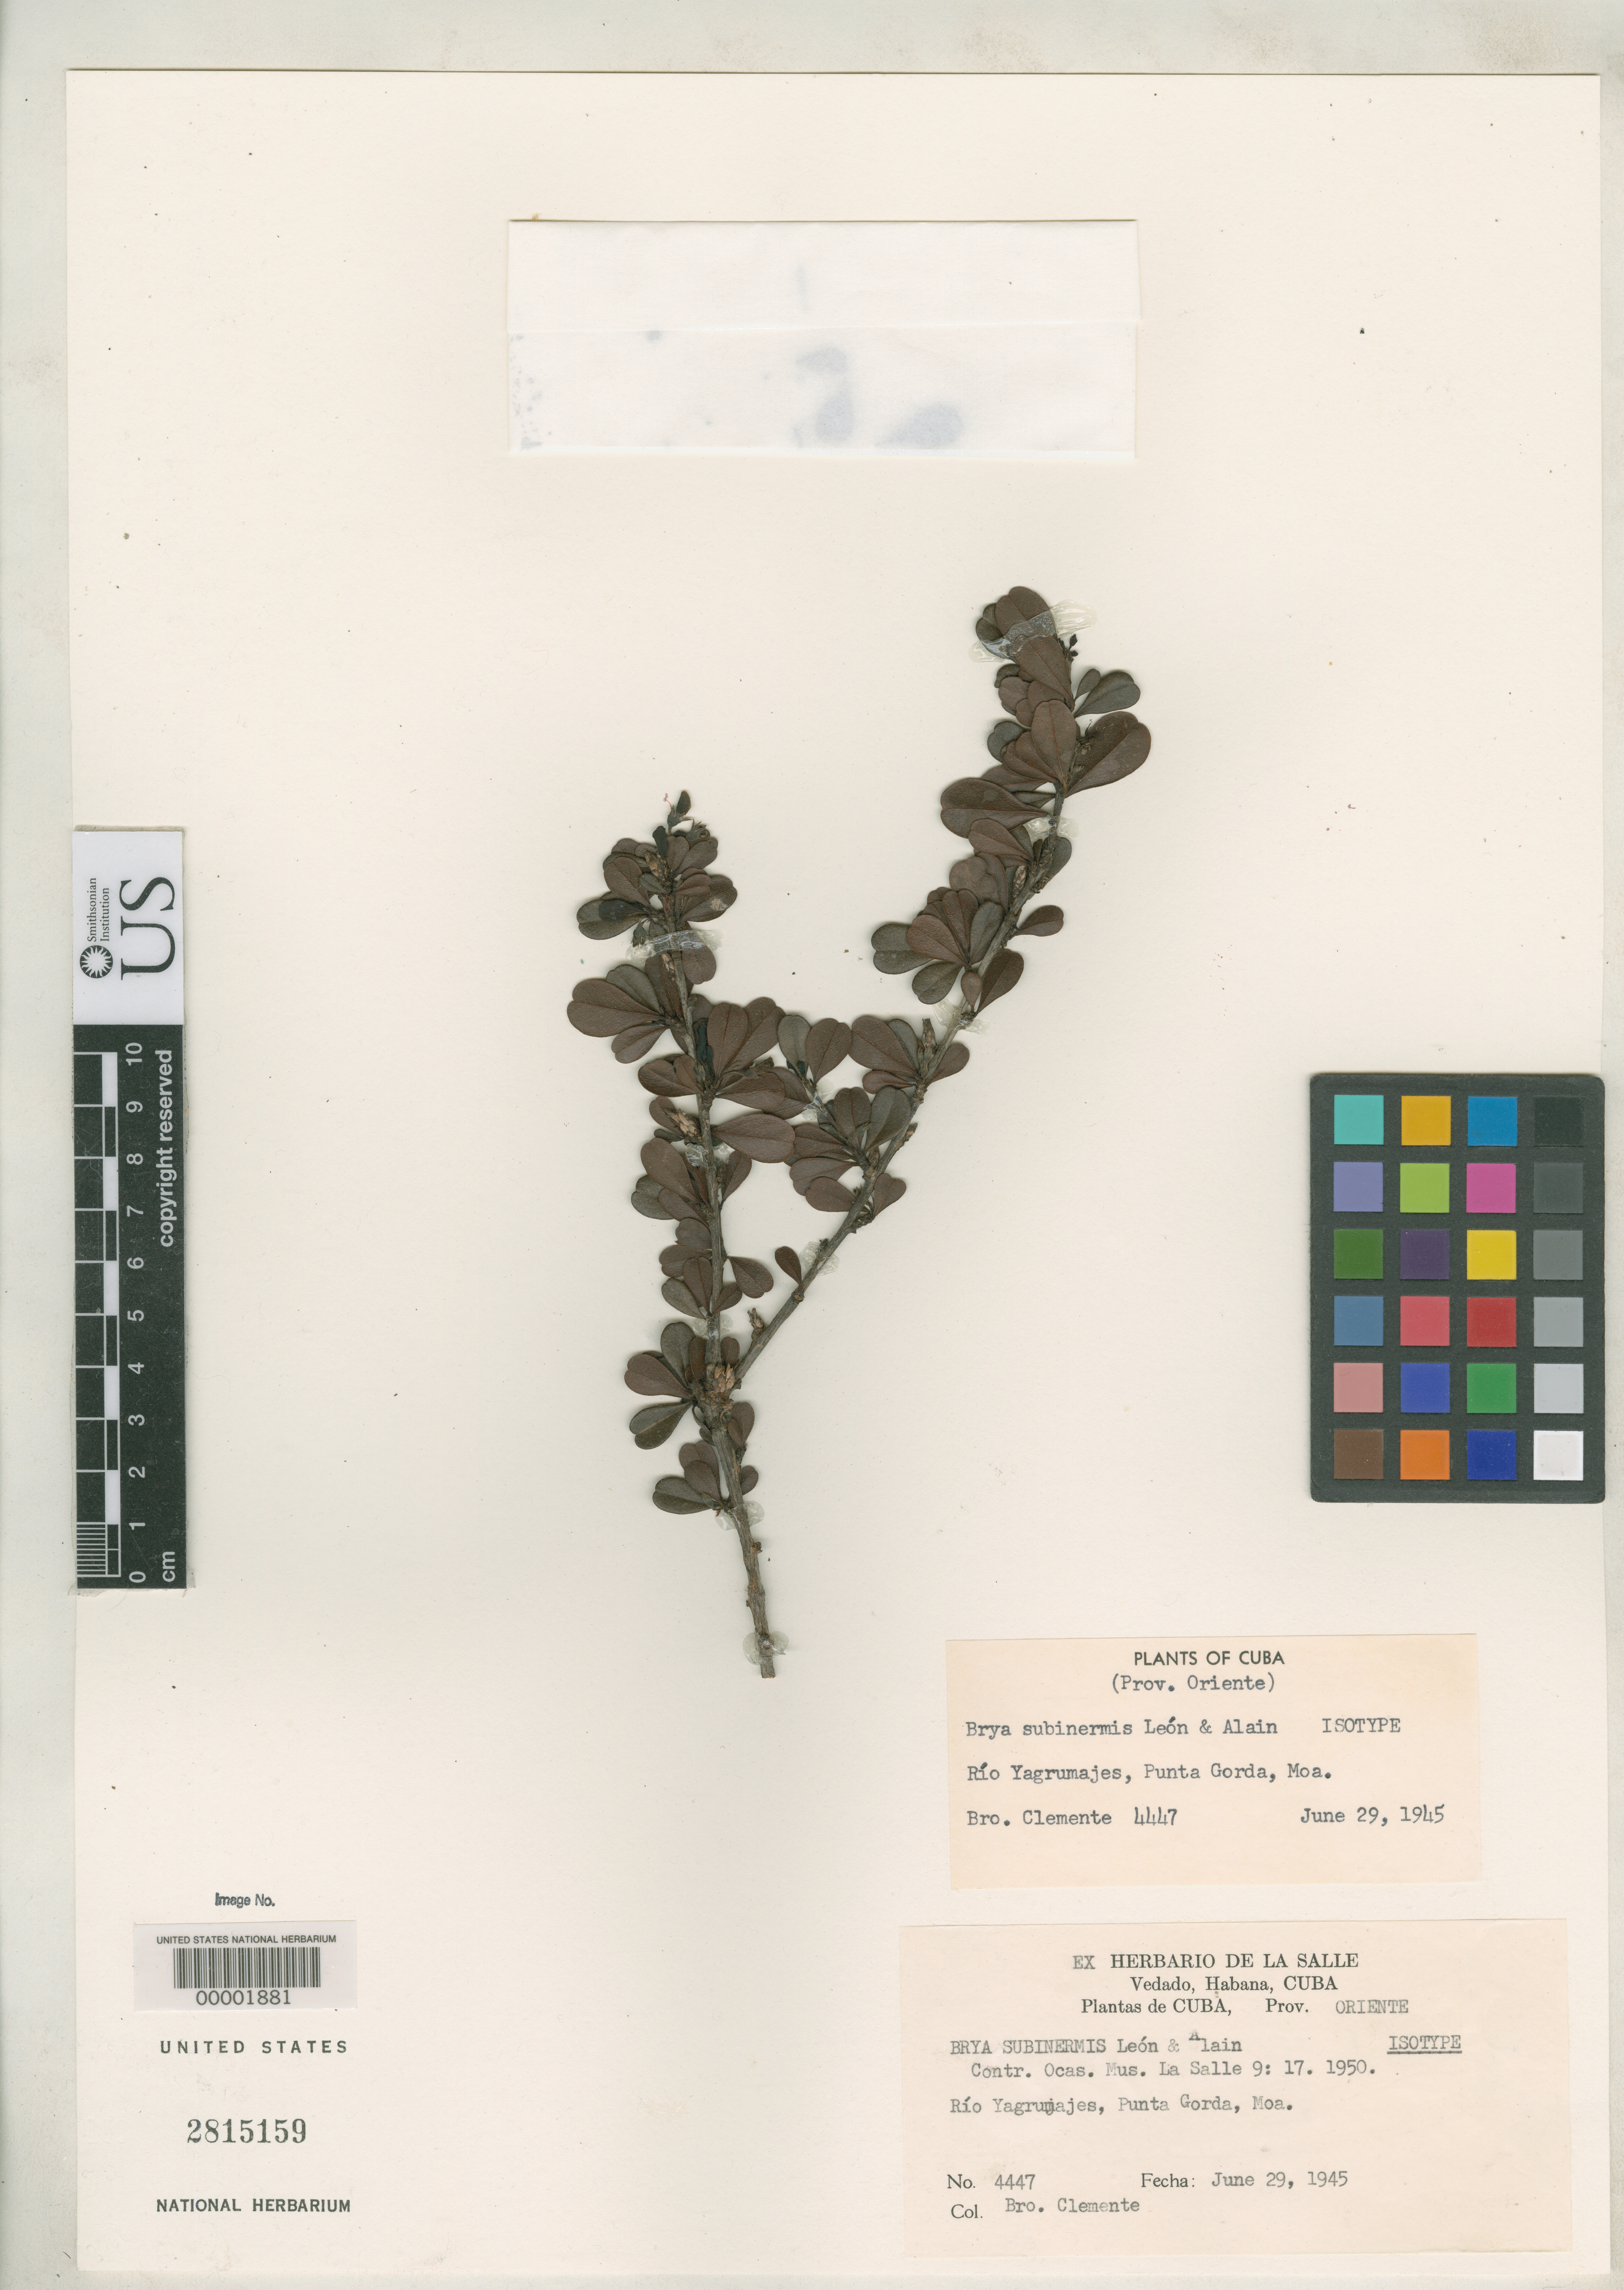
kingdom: Plantae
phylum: Tracheophyta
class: Magnoliopsida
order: Fabales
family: Fabaceae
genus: Brya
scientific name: Brya subinermis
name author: León & Alain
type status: Isotype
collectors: A. Clément Téteau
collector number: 4447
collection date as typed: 29 Jul 1945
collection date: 1945-07-29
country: Cuba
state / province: Oriente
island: Greater Antilles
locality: Rio Yagrumajes, Punta Gorda, Moa.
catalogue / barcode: US 2815159